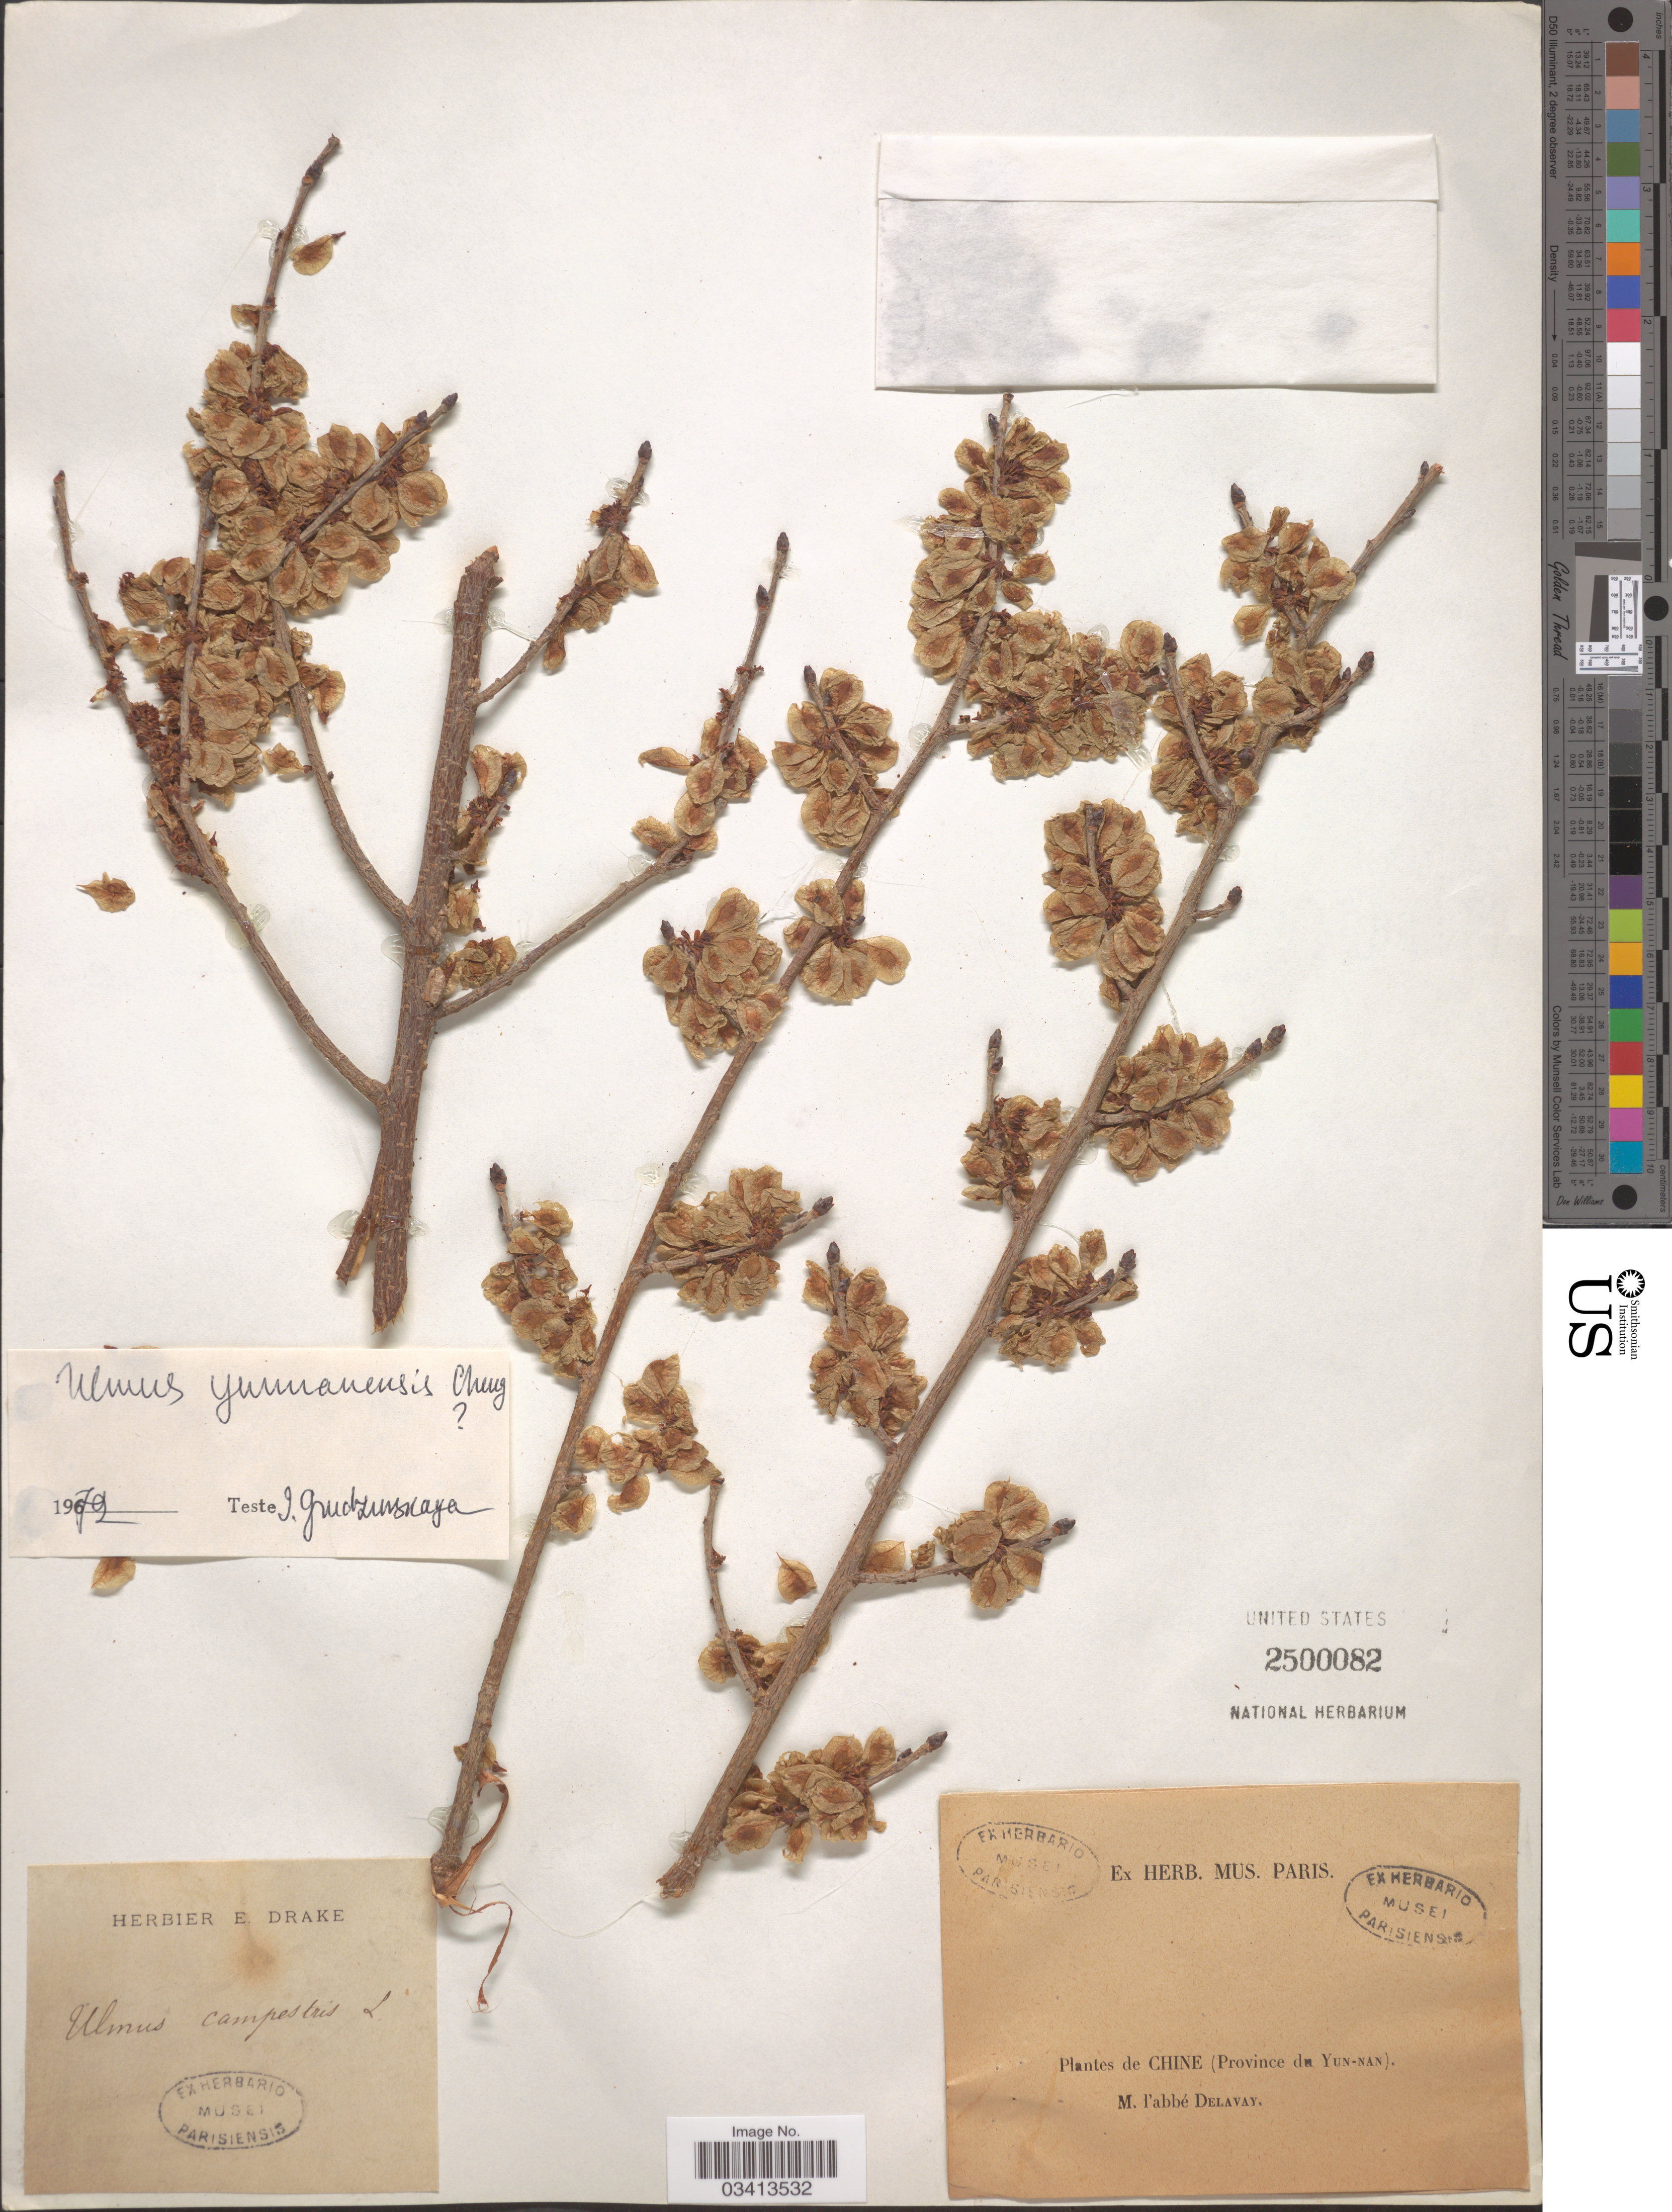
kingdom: Plantae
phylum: Tracheophyta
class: Magnoliopsida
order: Rosales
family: Ulmaceae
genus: Ulmus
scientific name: Ulmus yunnanensis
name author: W.C. Cheng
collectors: P. Delavay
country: China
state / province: Yunnan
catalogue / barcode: US 2500082